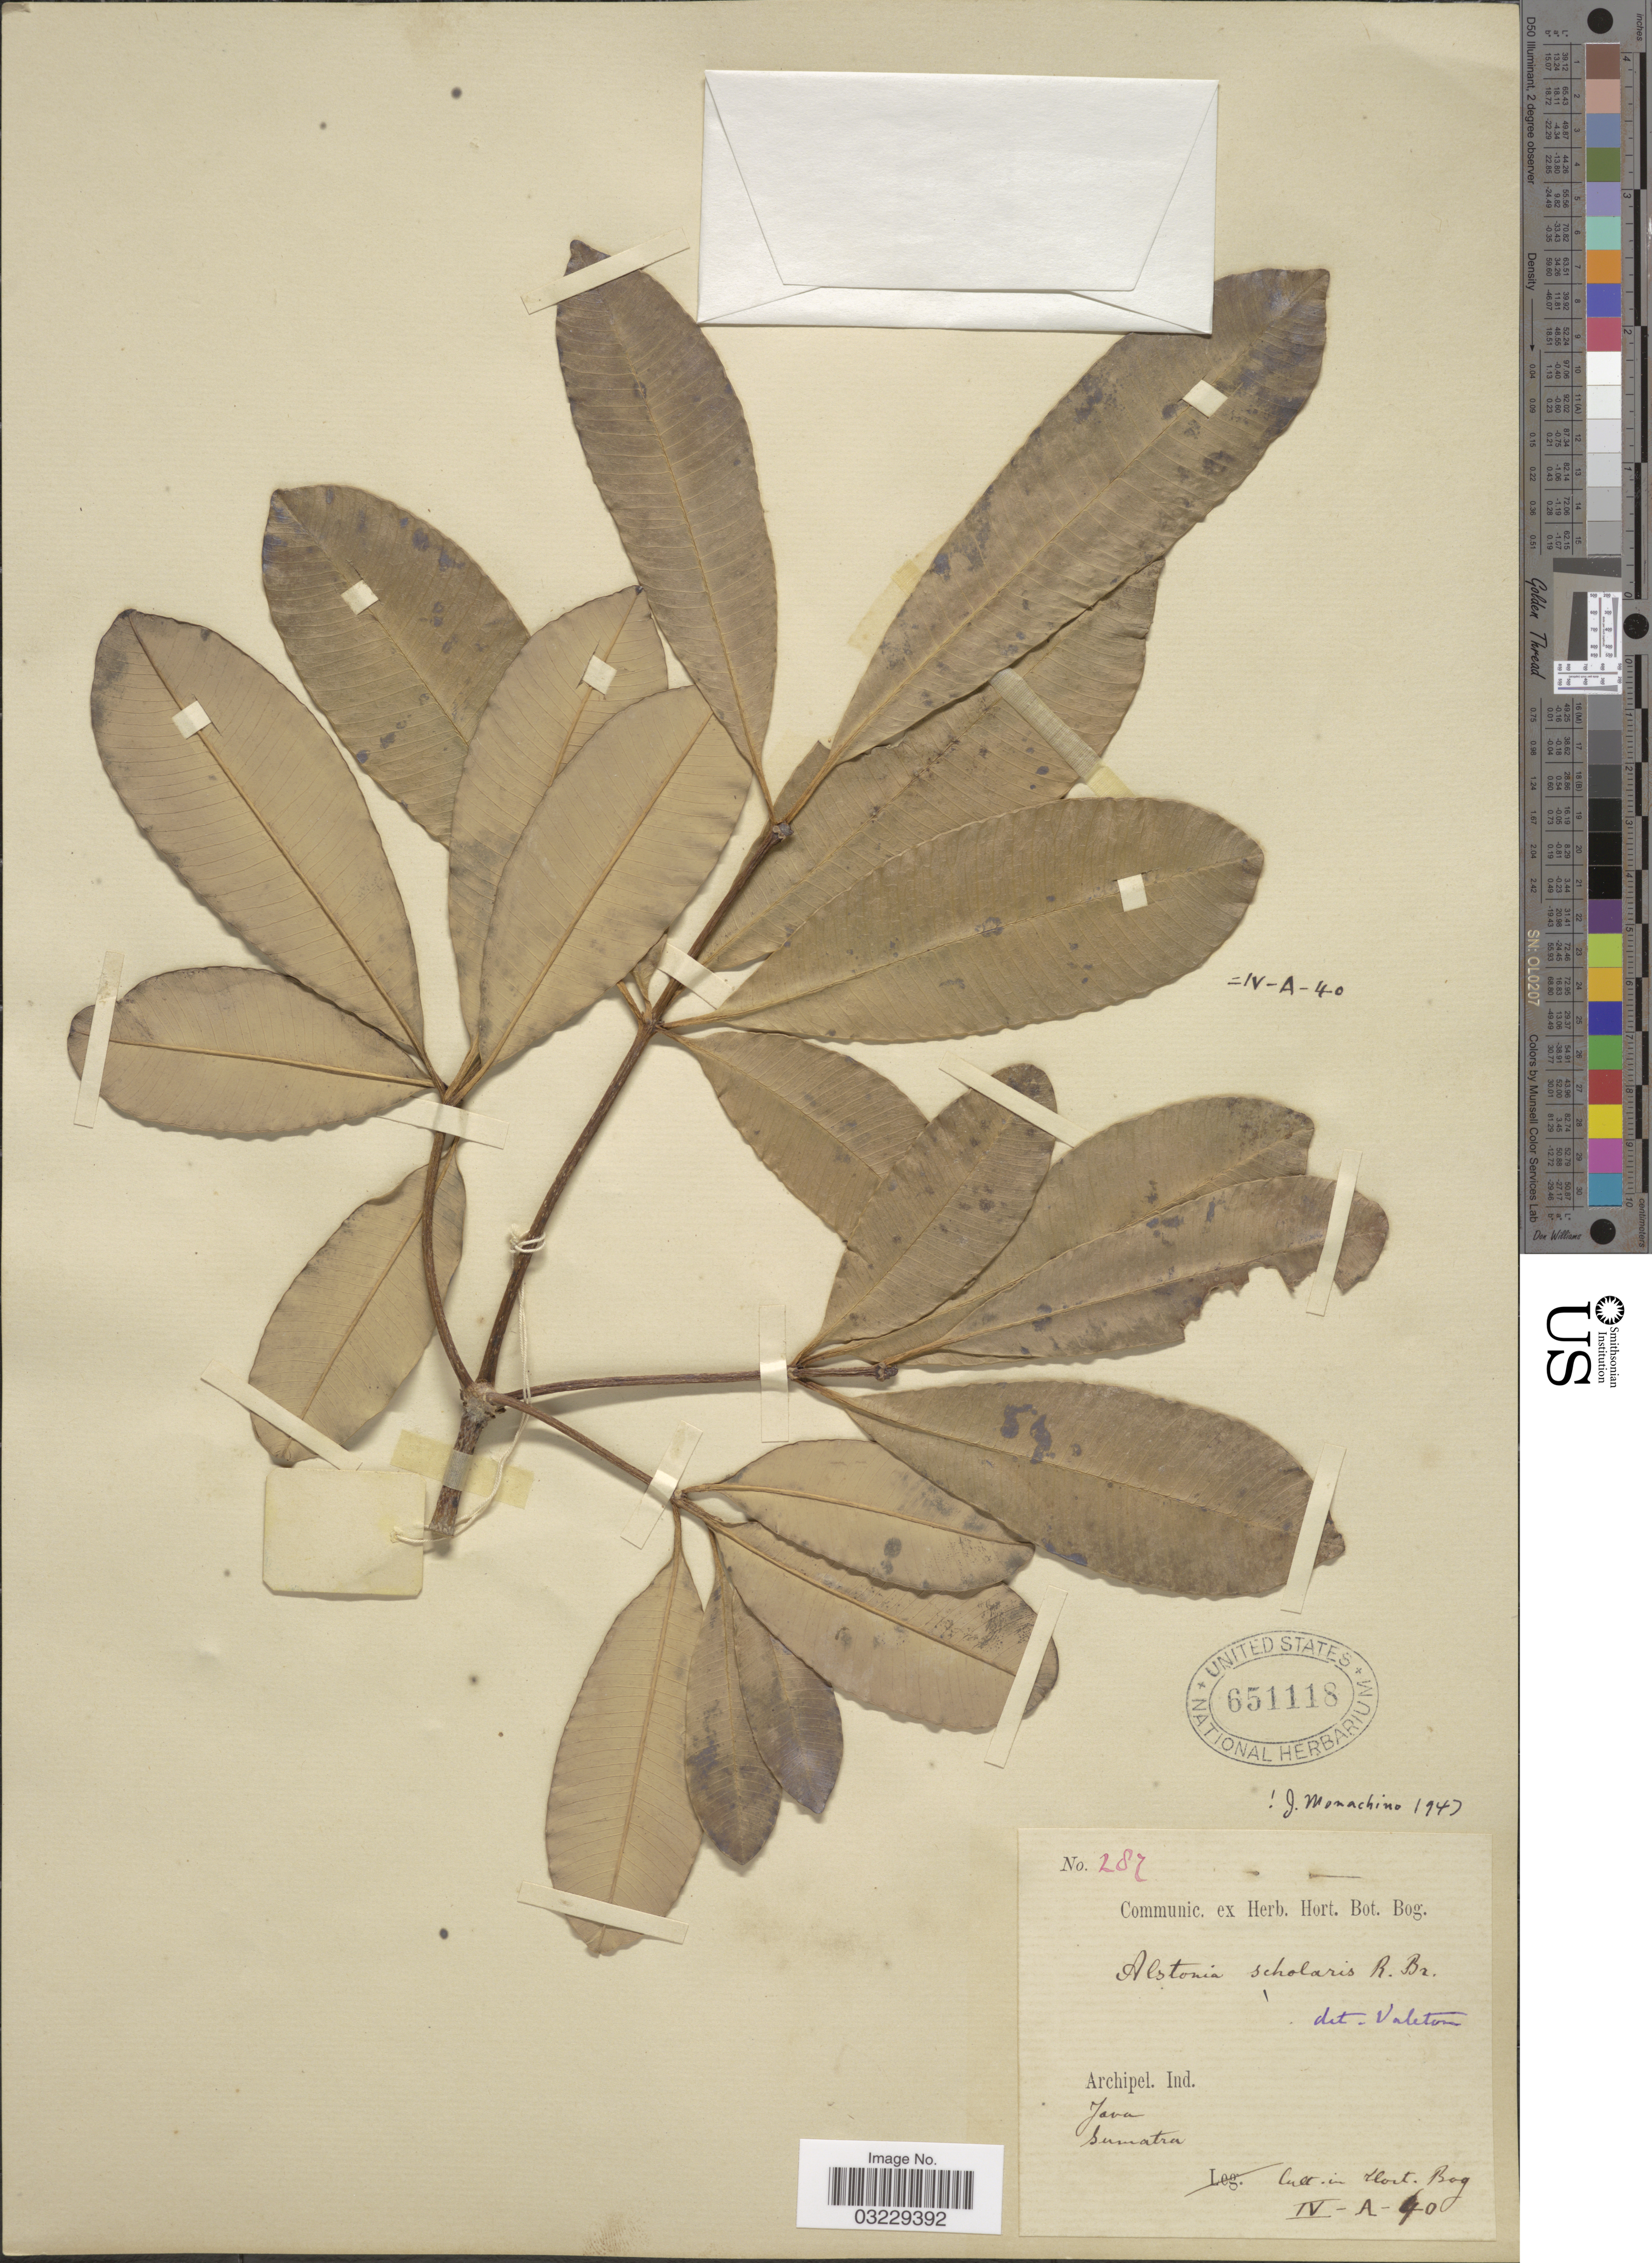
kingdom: Plantae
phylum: Tracheophyta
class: Magnoliopsida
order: Gentianales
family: Apocynaceae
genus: Alstonia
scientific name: Alstonia scholaris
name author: (L.) R. Br.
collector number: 287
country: Indonesia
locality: Archipel. Ind. Java Sumatra. Hort. Bog. IV-A-40.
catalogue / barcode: US 651118